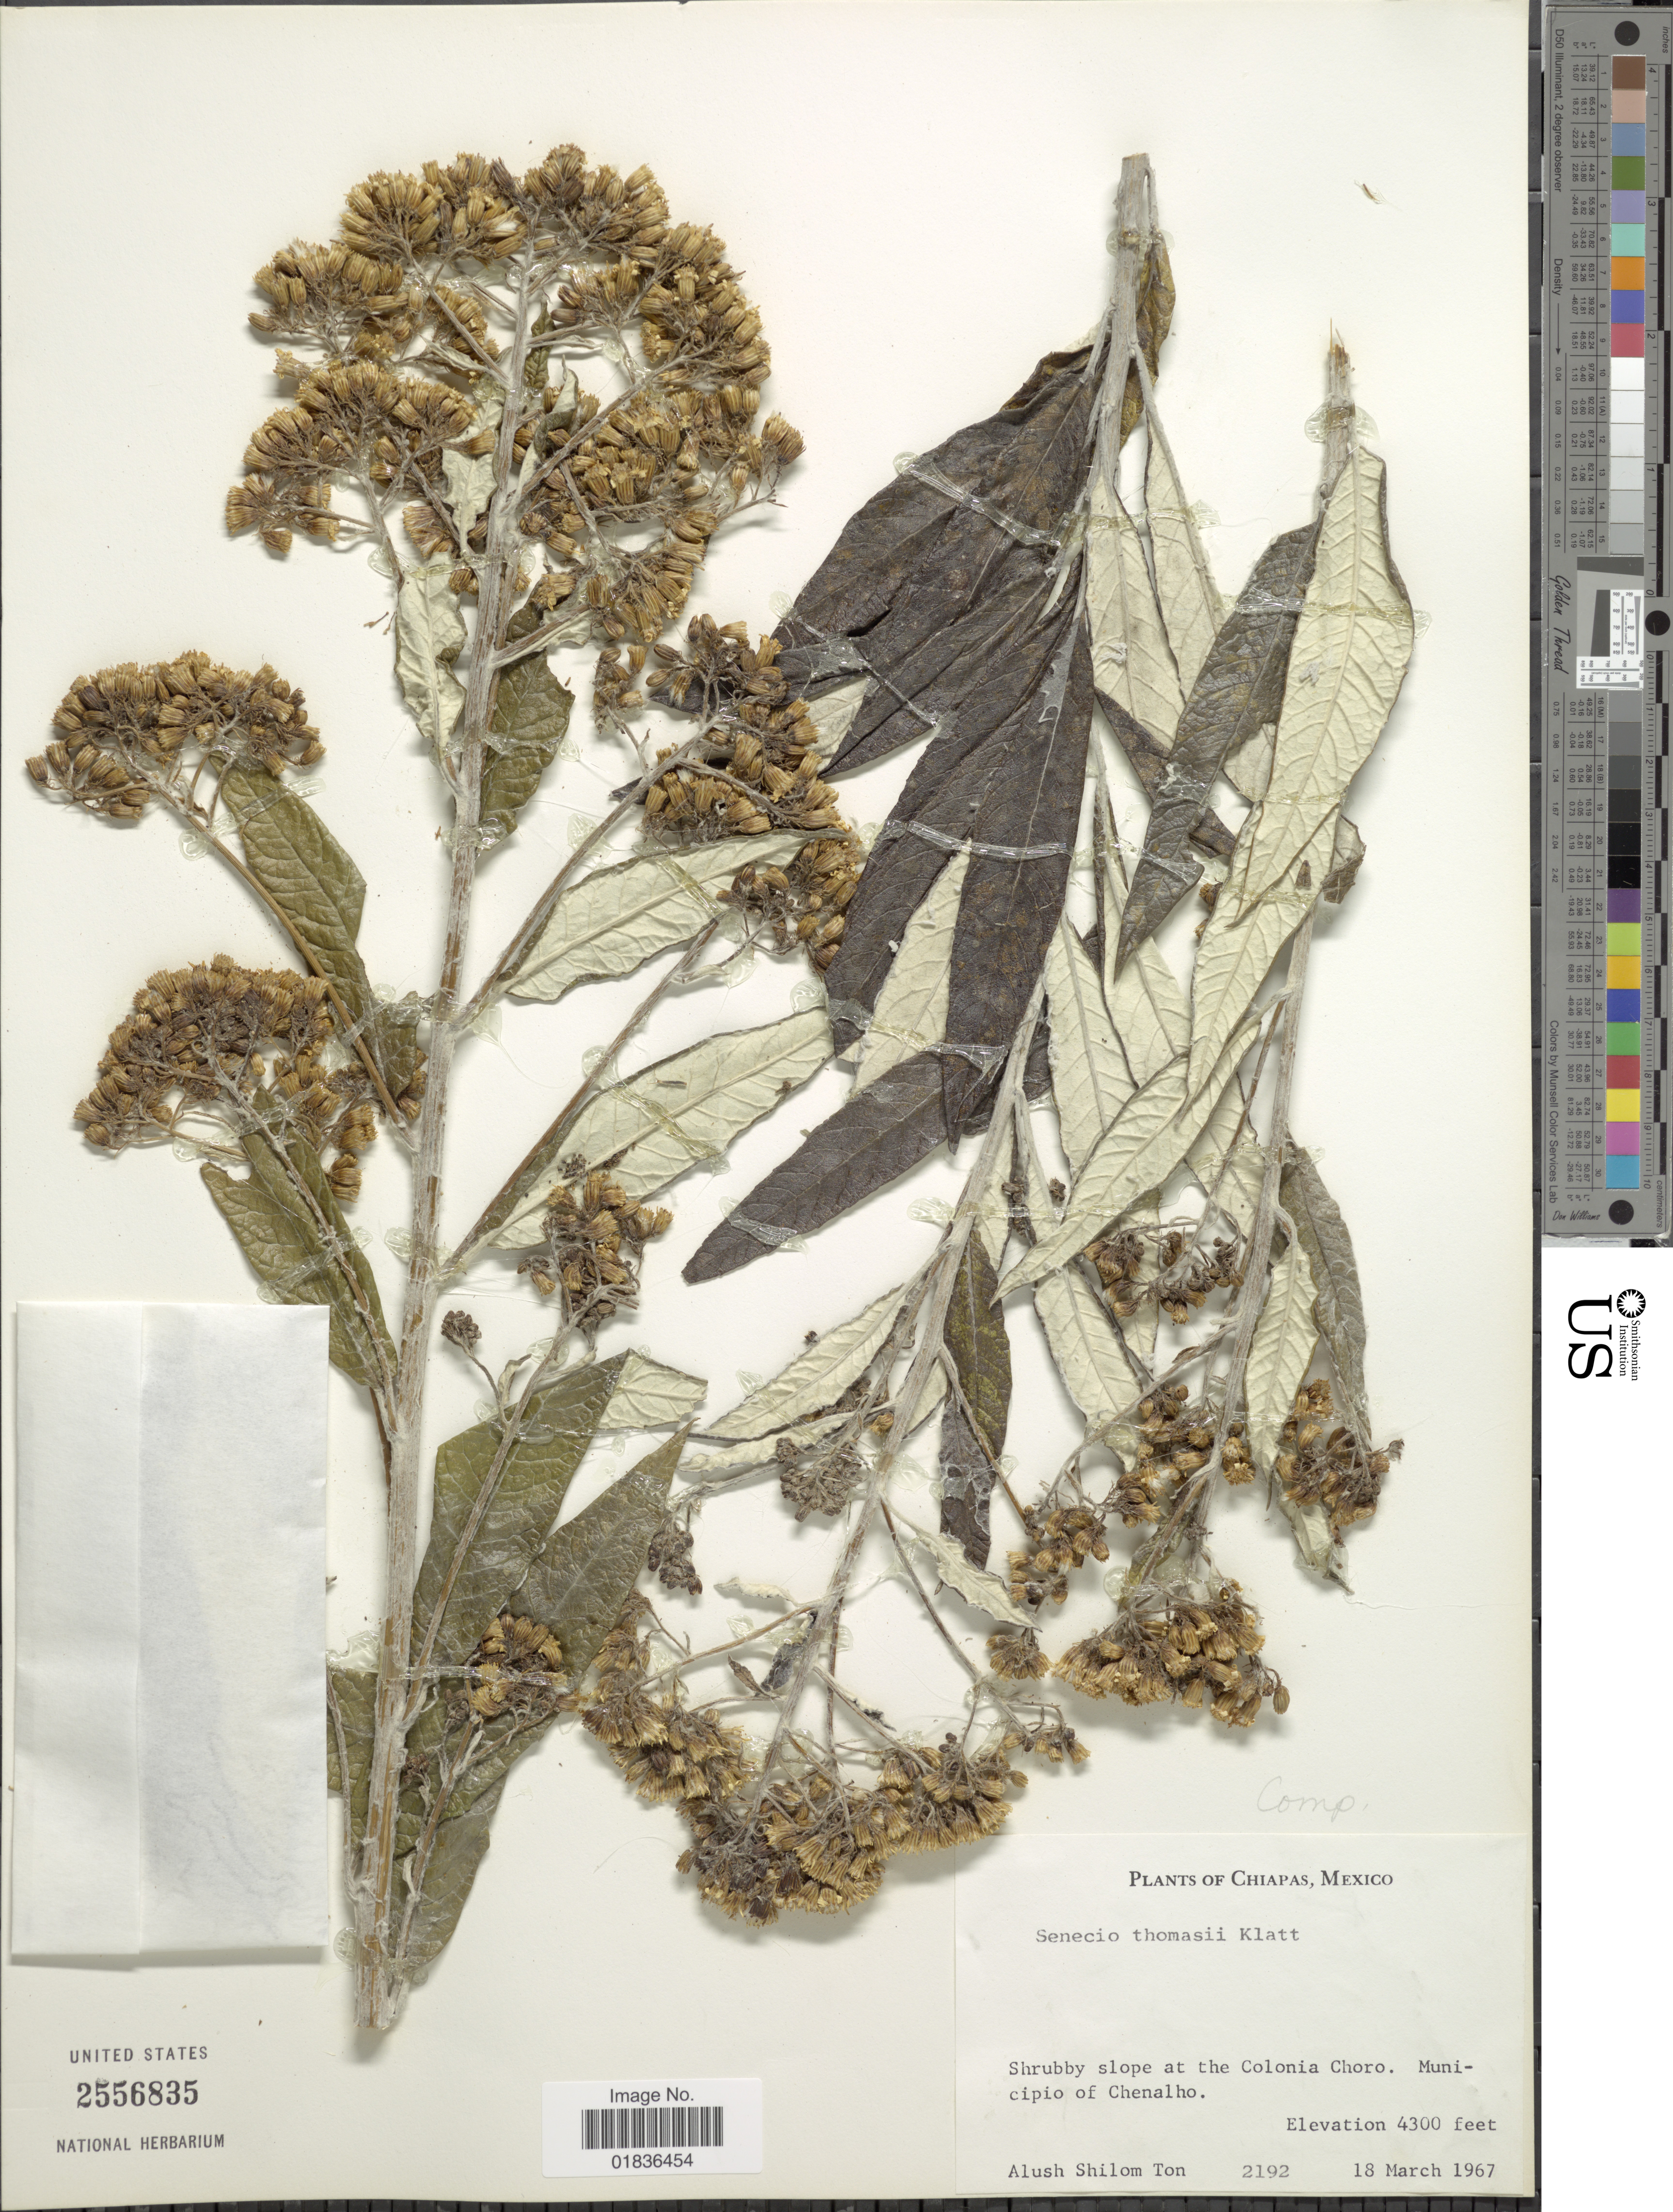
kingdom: Plantae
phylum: Tracheophyta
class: Magnoliopsida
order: Asterales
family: Asteraceae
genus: Senecio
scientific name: Senecio deppeanus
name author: Hemsl.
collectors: A. M. Ton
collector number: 2192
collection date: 1967-03-18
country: Mexico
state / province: Chiapas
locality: Shrubby slope at the Colonia Choro, Municipio of Chenalho.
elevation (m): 1311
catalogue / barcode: US 2556835